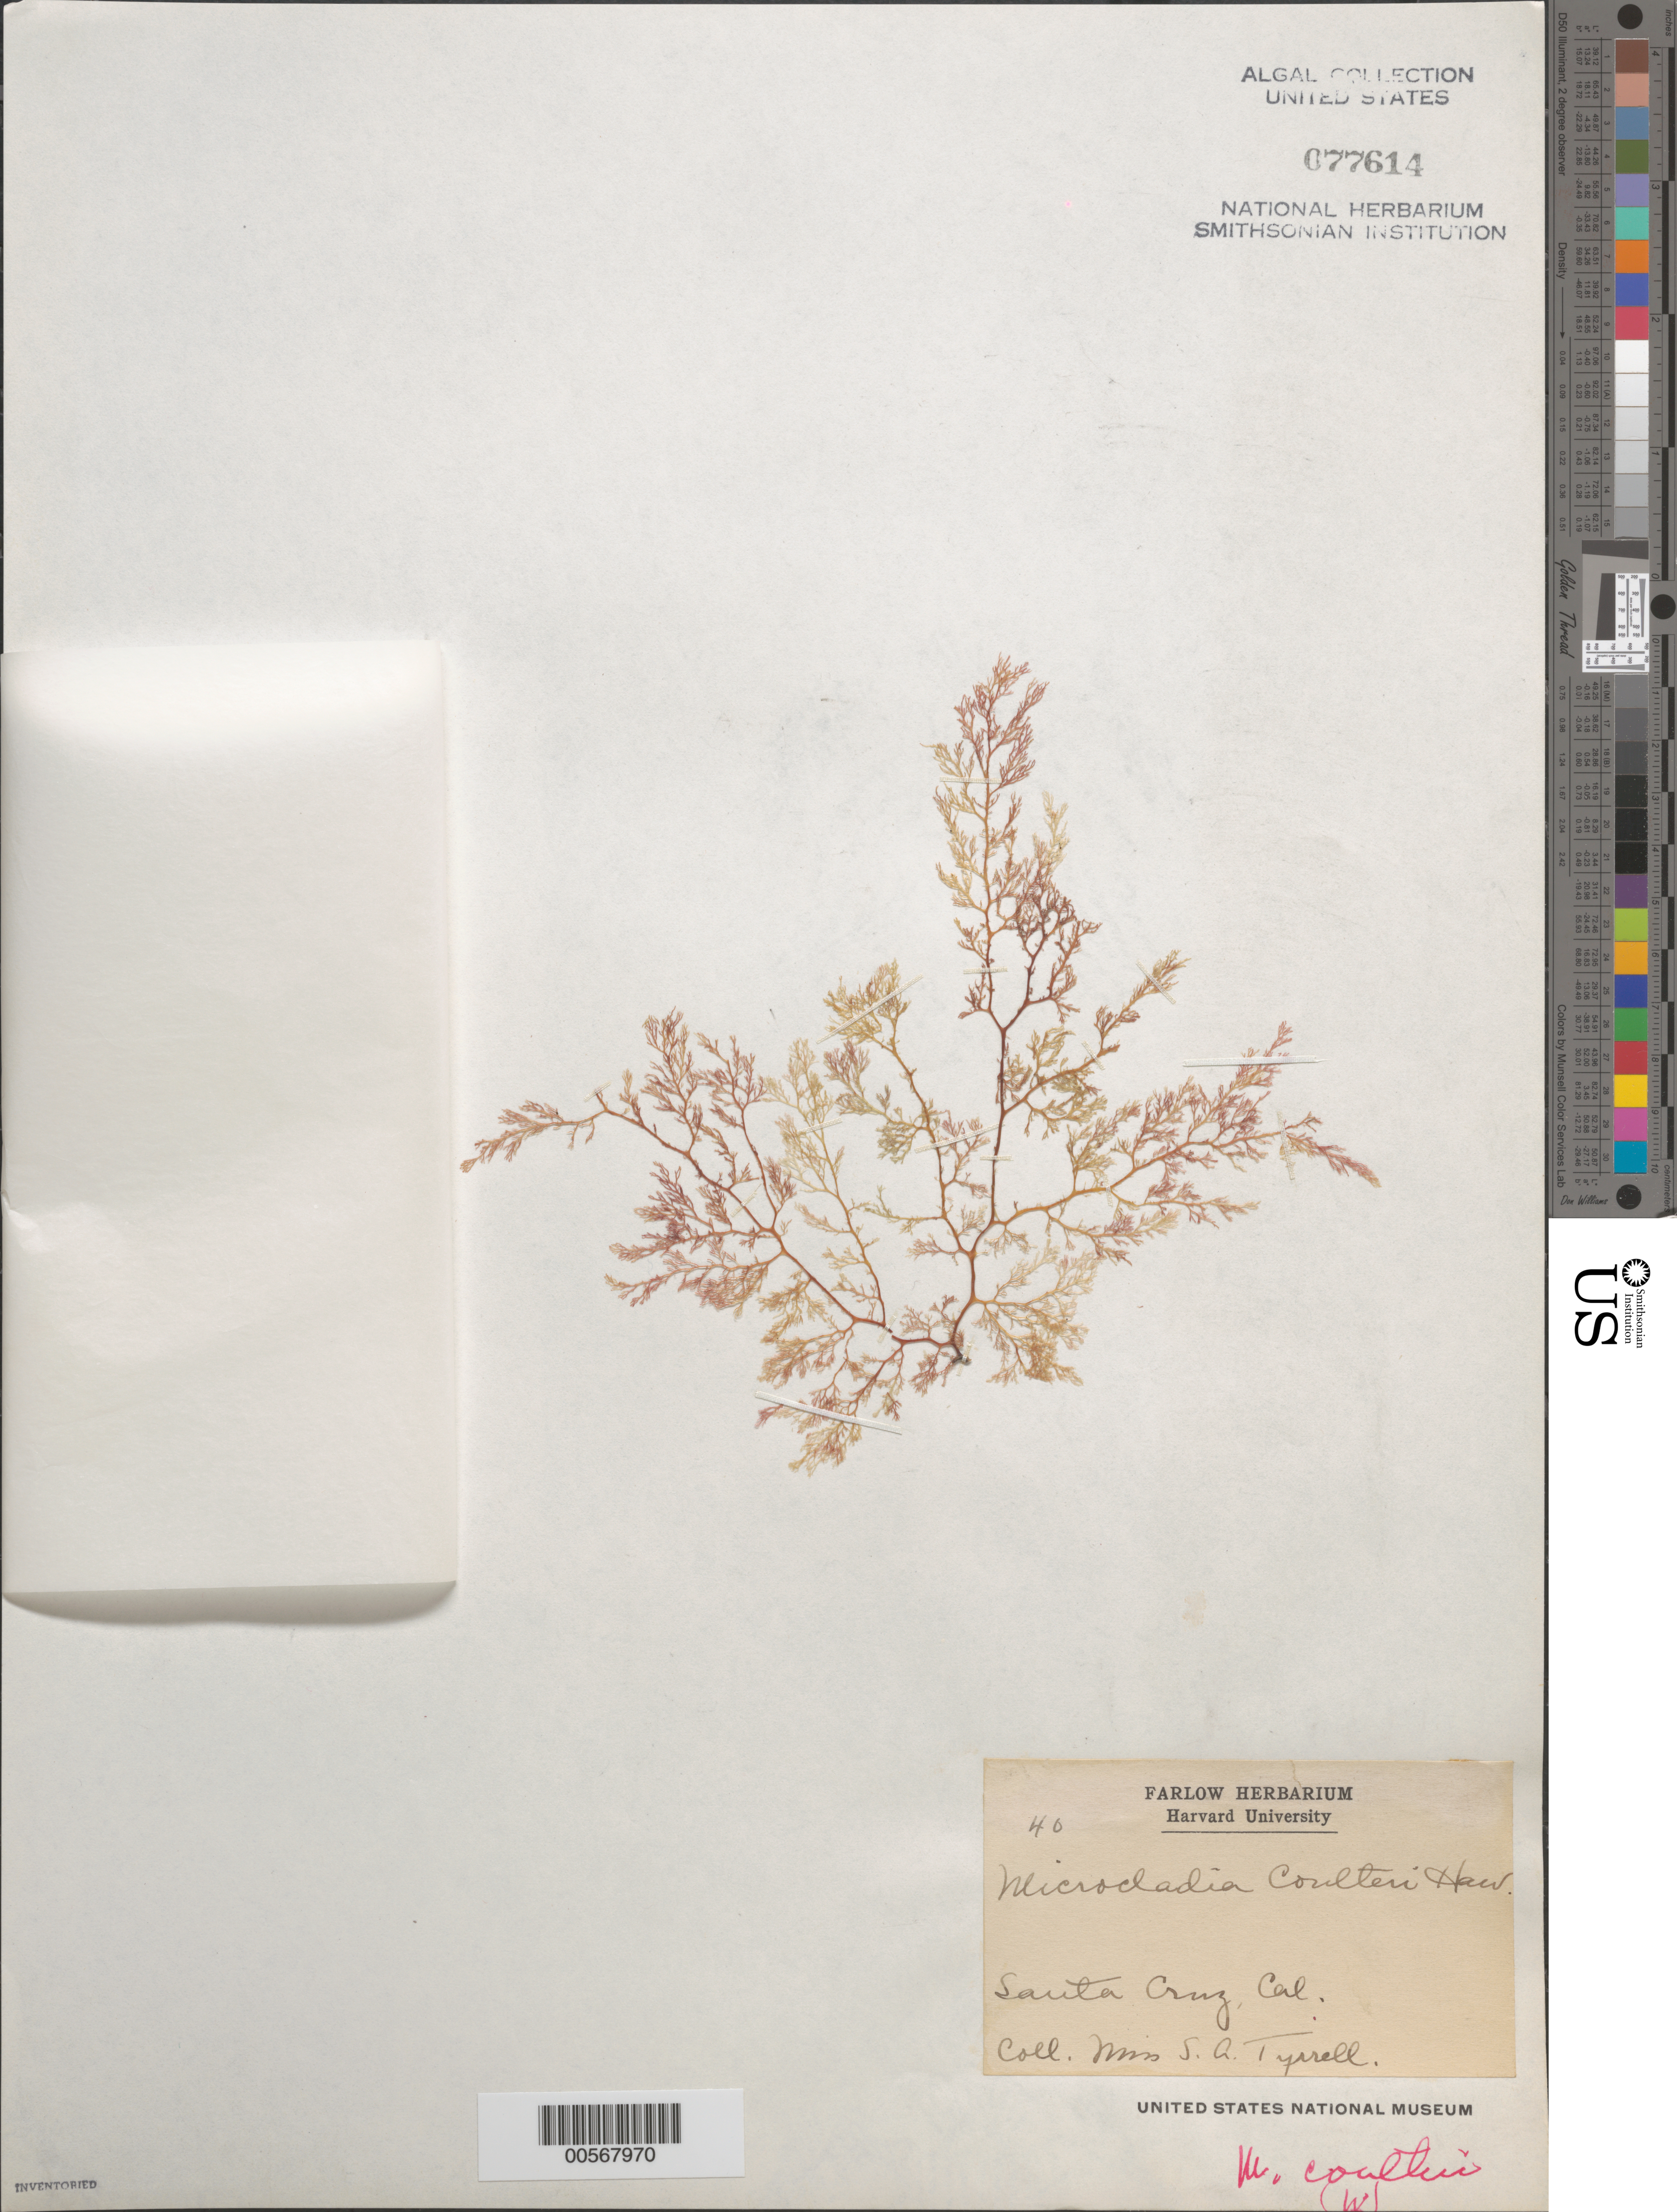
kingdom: Plantae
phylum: Rhodophyta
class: Florideophyceae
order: Ceramiales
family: Ceramiaceae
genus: Microcladia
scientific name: Microcladia coulteri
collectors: C. Tyrrell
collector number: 40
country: United States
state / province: California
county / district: Santa Cruz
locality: Santa Cruz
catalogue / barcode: US 77614